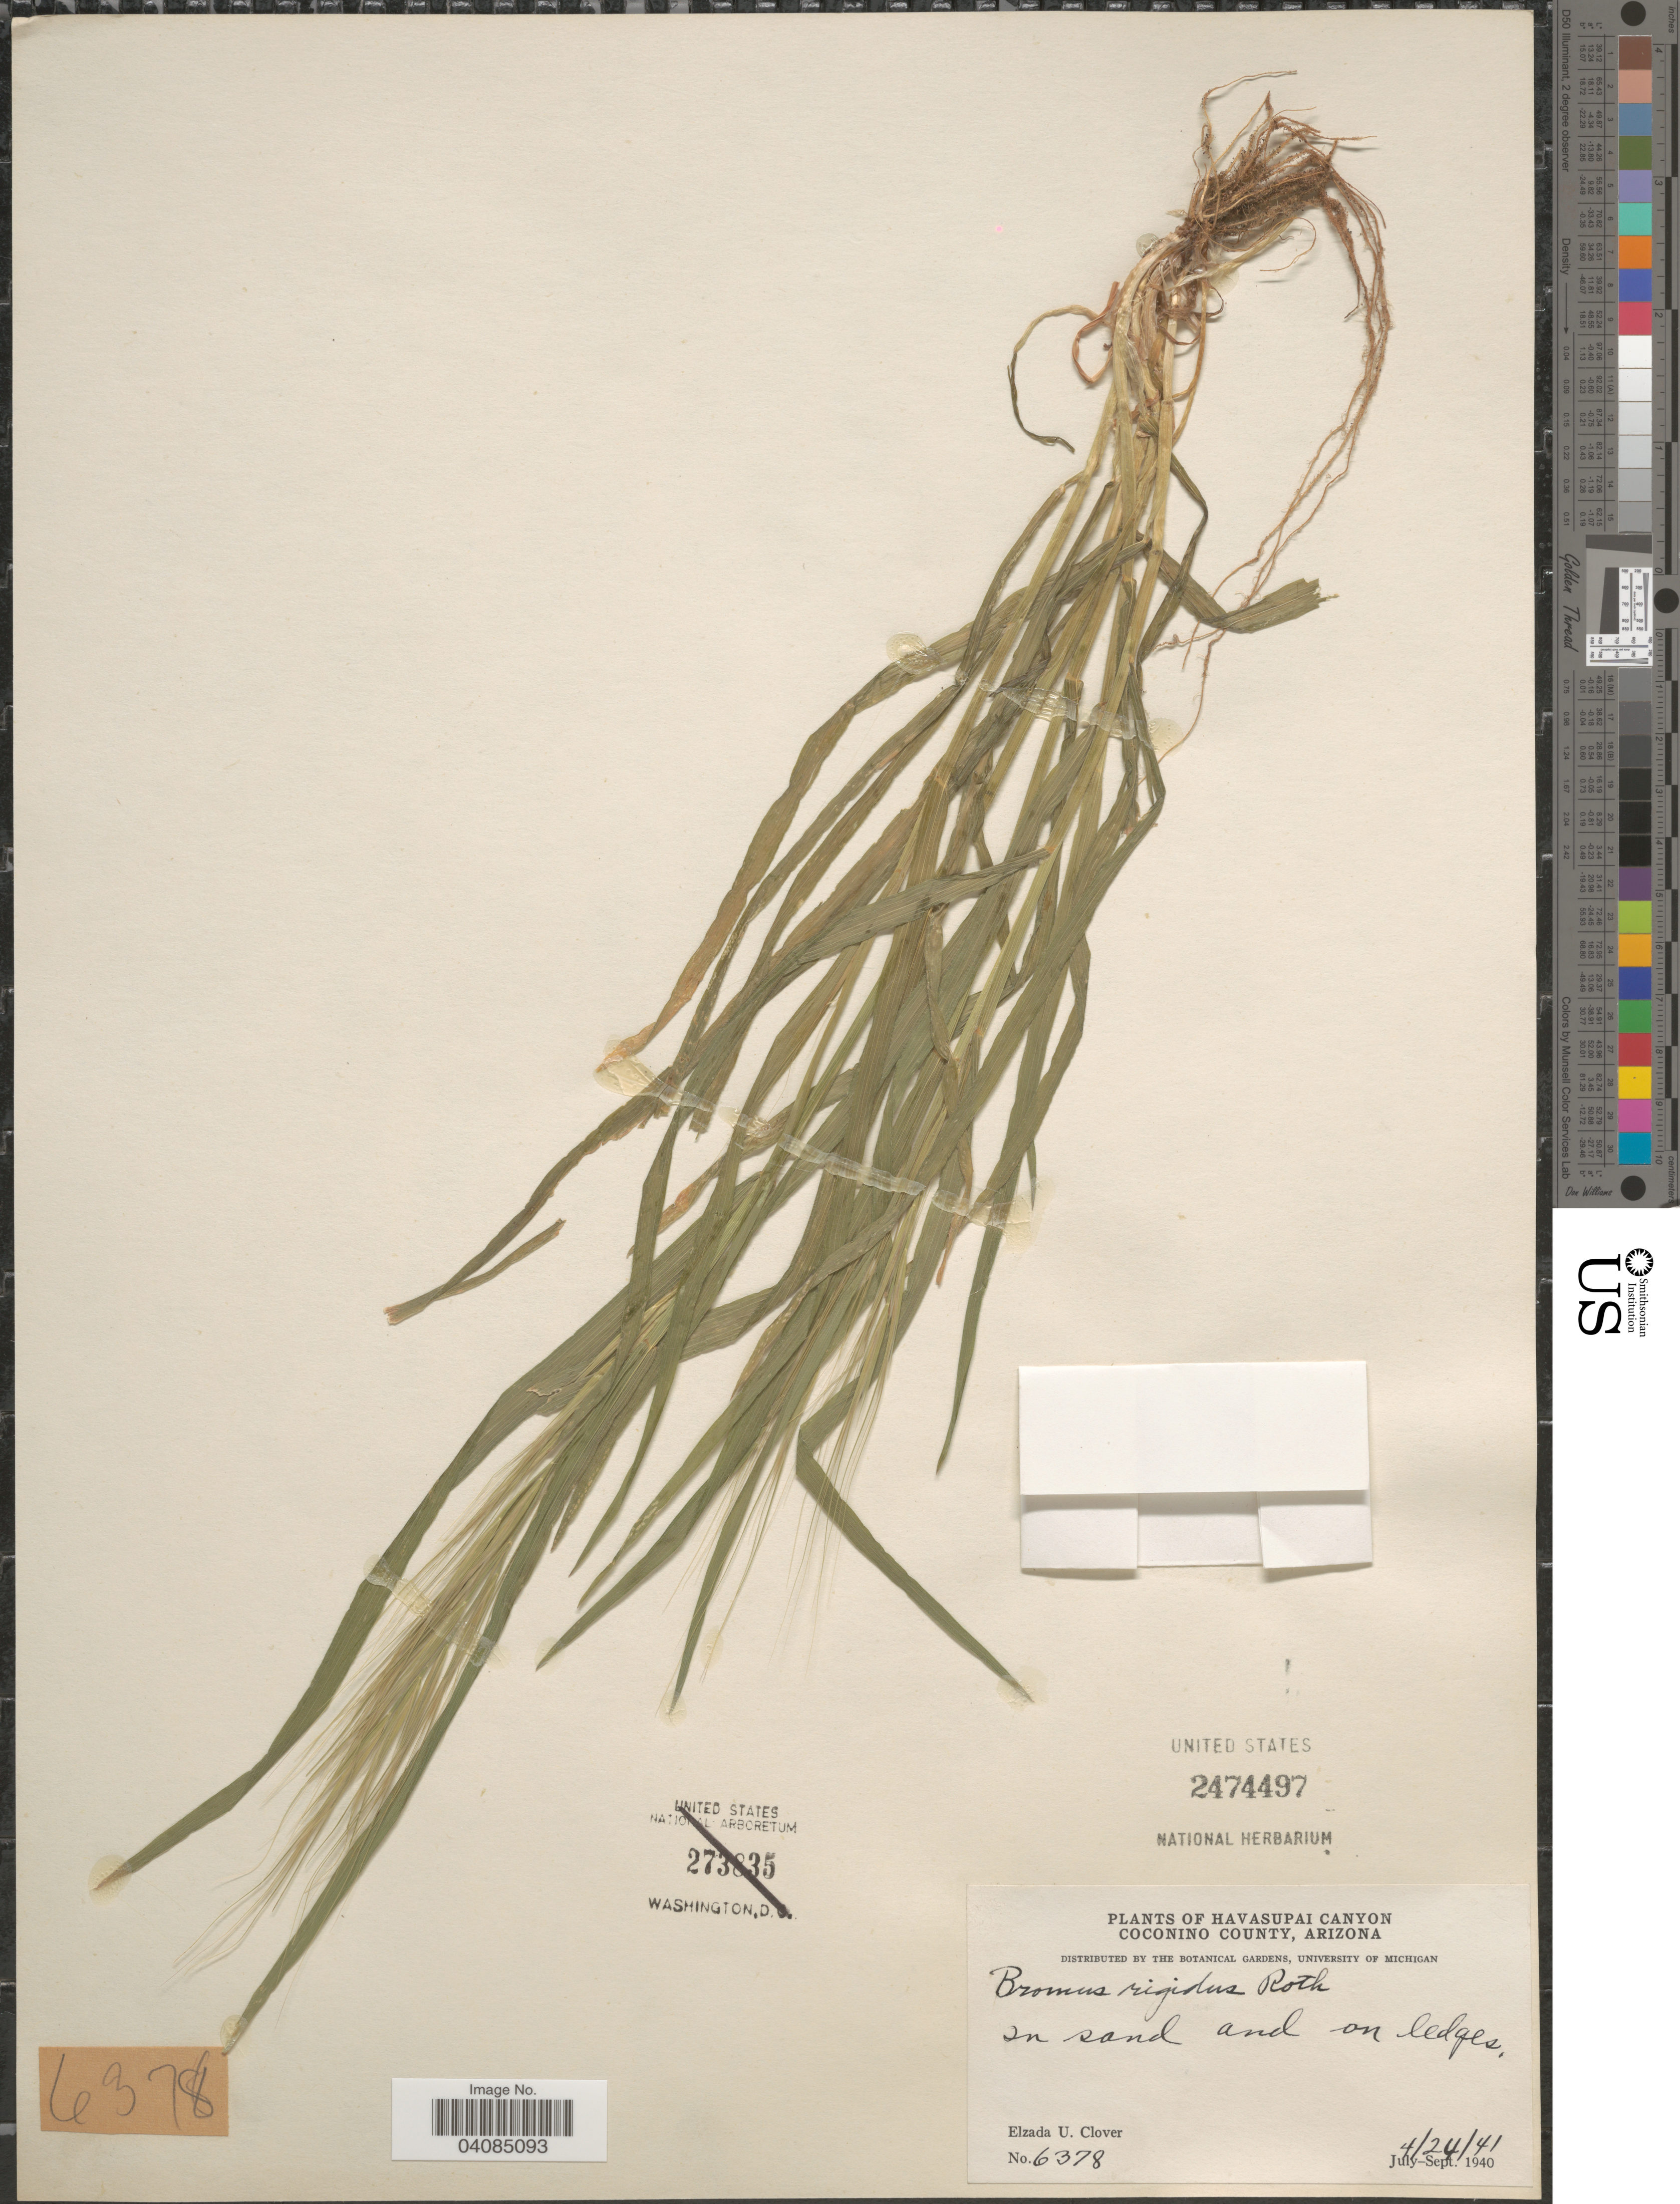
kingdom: Plantae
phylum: Tracheophyta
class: Liliopsida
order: Poales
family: Poaceae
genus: Bromus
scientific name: Bromus rigidus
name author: Roth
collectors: E. U. Clover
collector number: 6378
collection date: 1941-04-24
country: United States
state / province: Arizona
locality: Havasupai Canyon. Coconino County. In sand and on ledges.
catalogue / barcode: US 2474497